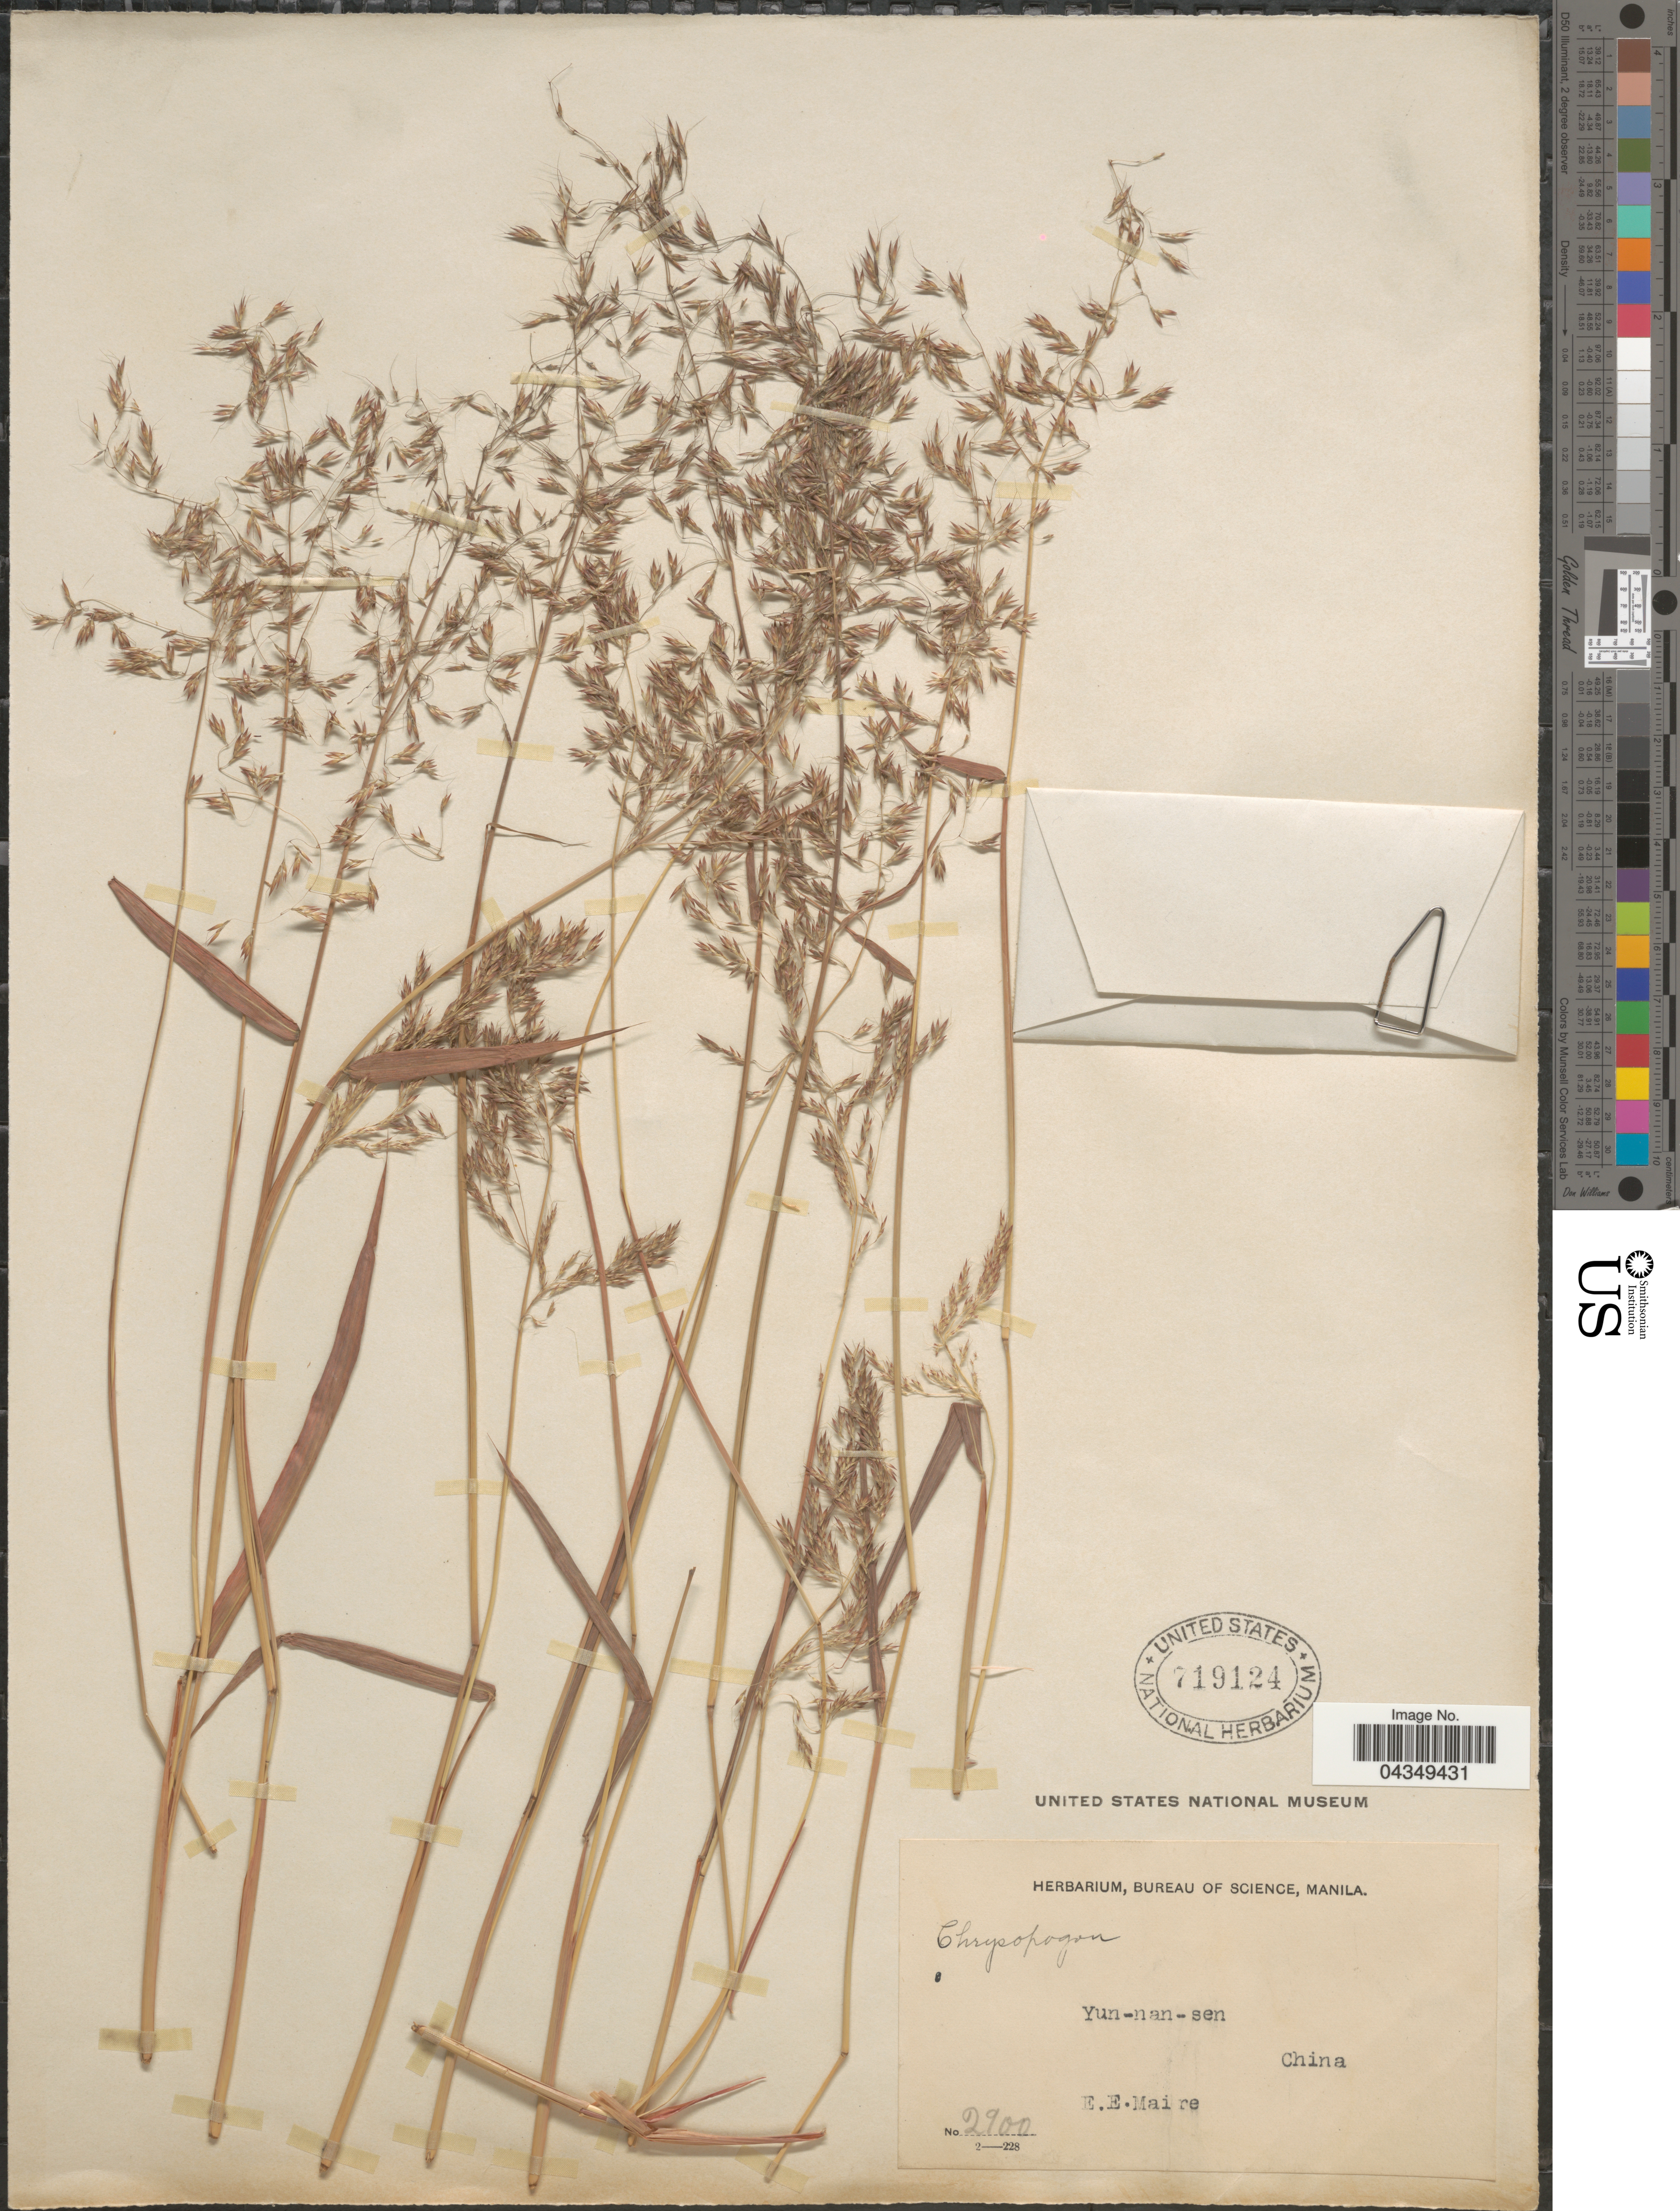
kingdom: Plantae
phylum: Tracheophyta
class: Liliopsida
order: Poales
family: Poaceae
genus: Capillipedium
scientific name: Capillipedium assimile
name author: (Steud.) A. Camus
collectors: E. E. Maire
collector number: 2900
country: China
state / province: Yunnan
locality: Yun-nan-sen.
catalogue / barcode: US 719124